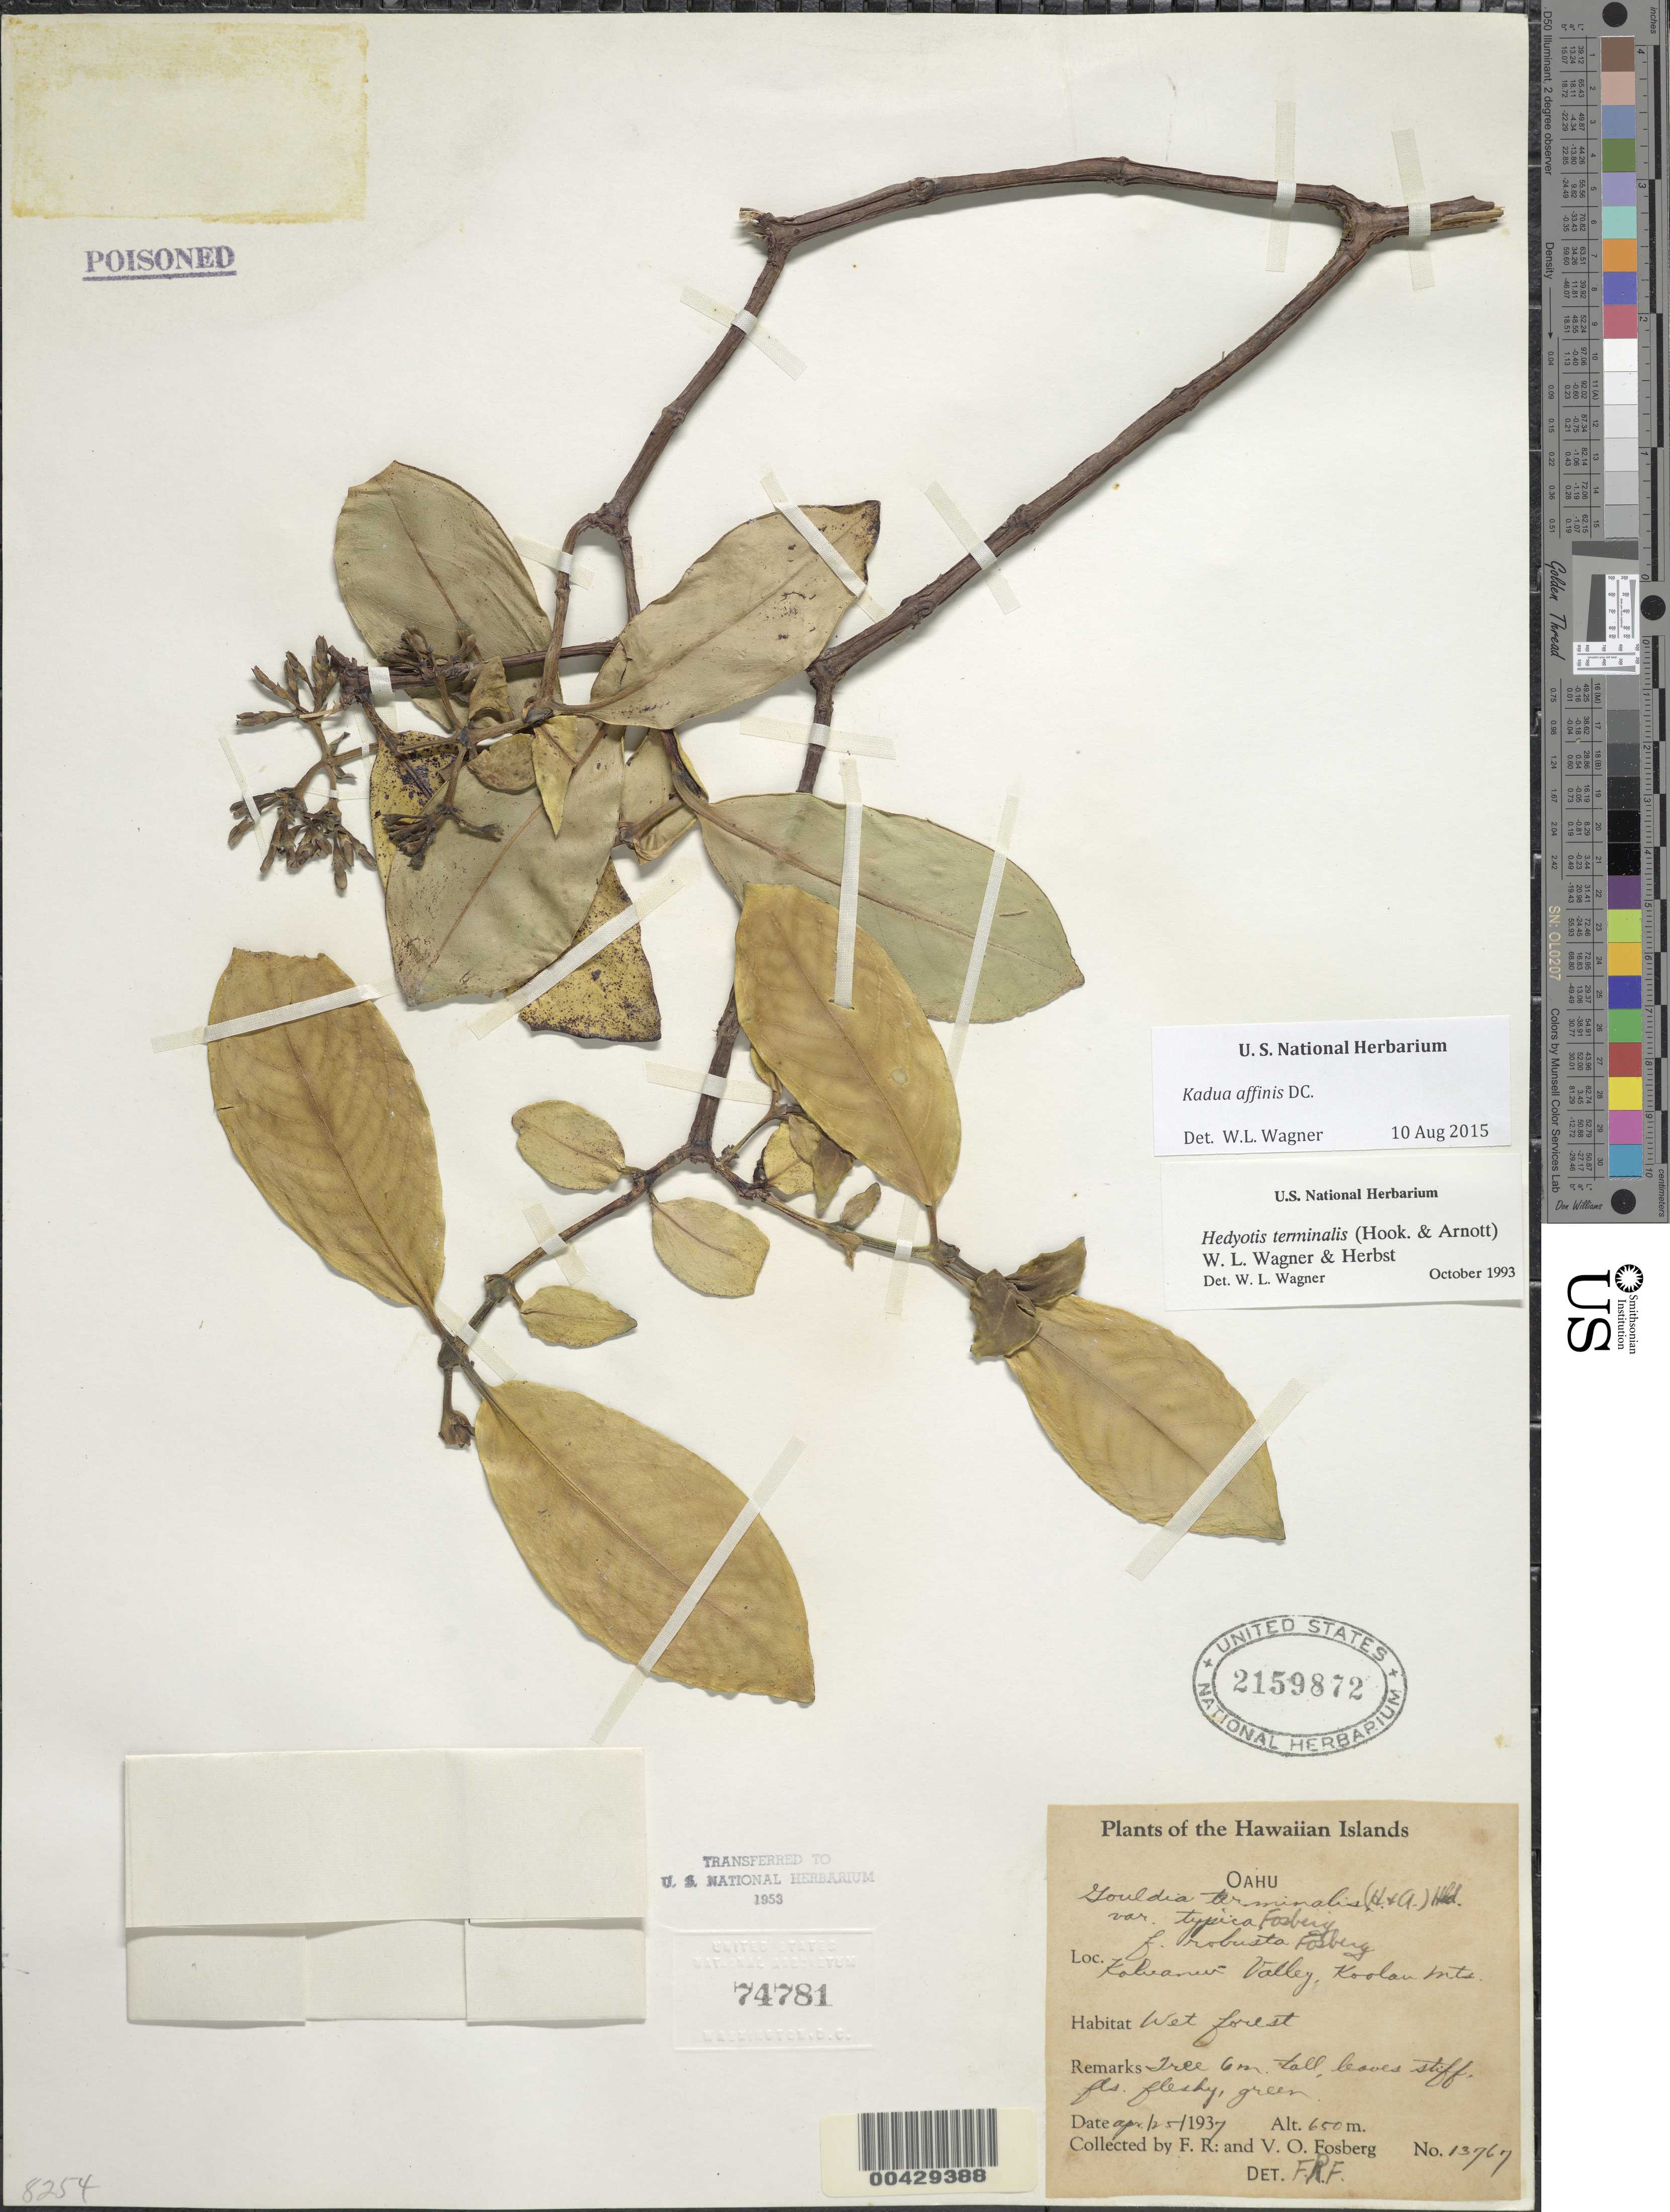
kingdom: Plantae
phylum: Tracheophyta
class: Magnoliopsida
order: Gentianales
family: Rubiaceae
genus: Kadua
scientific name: Kadua affinis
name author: DC.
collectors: F. R. Fosberg & V. O. Fosberg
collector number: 13767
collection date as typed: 25 Apr 1937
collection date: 1937-04-25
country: United States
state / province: Hawaii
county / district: Honolulu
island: Oahu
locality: Koluanui valley, Koolau Mts.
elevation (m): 650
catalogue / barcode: US 2159872